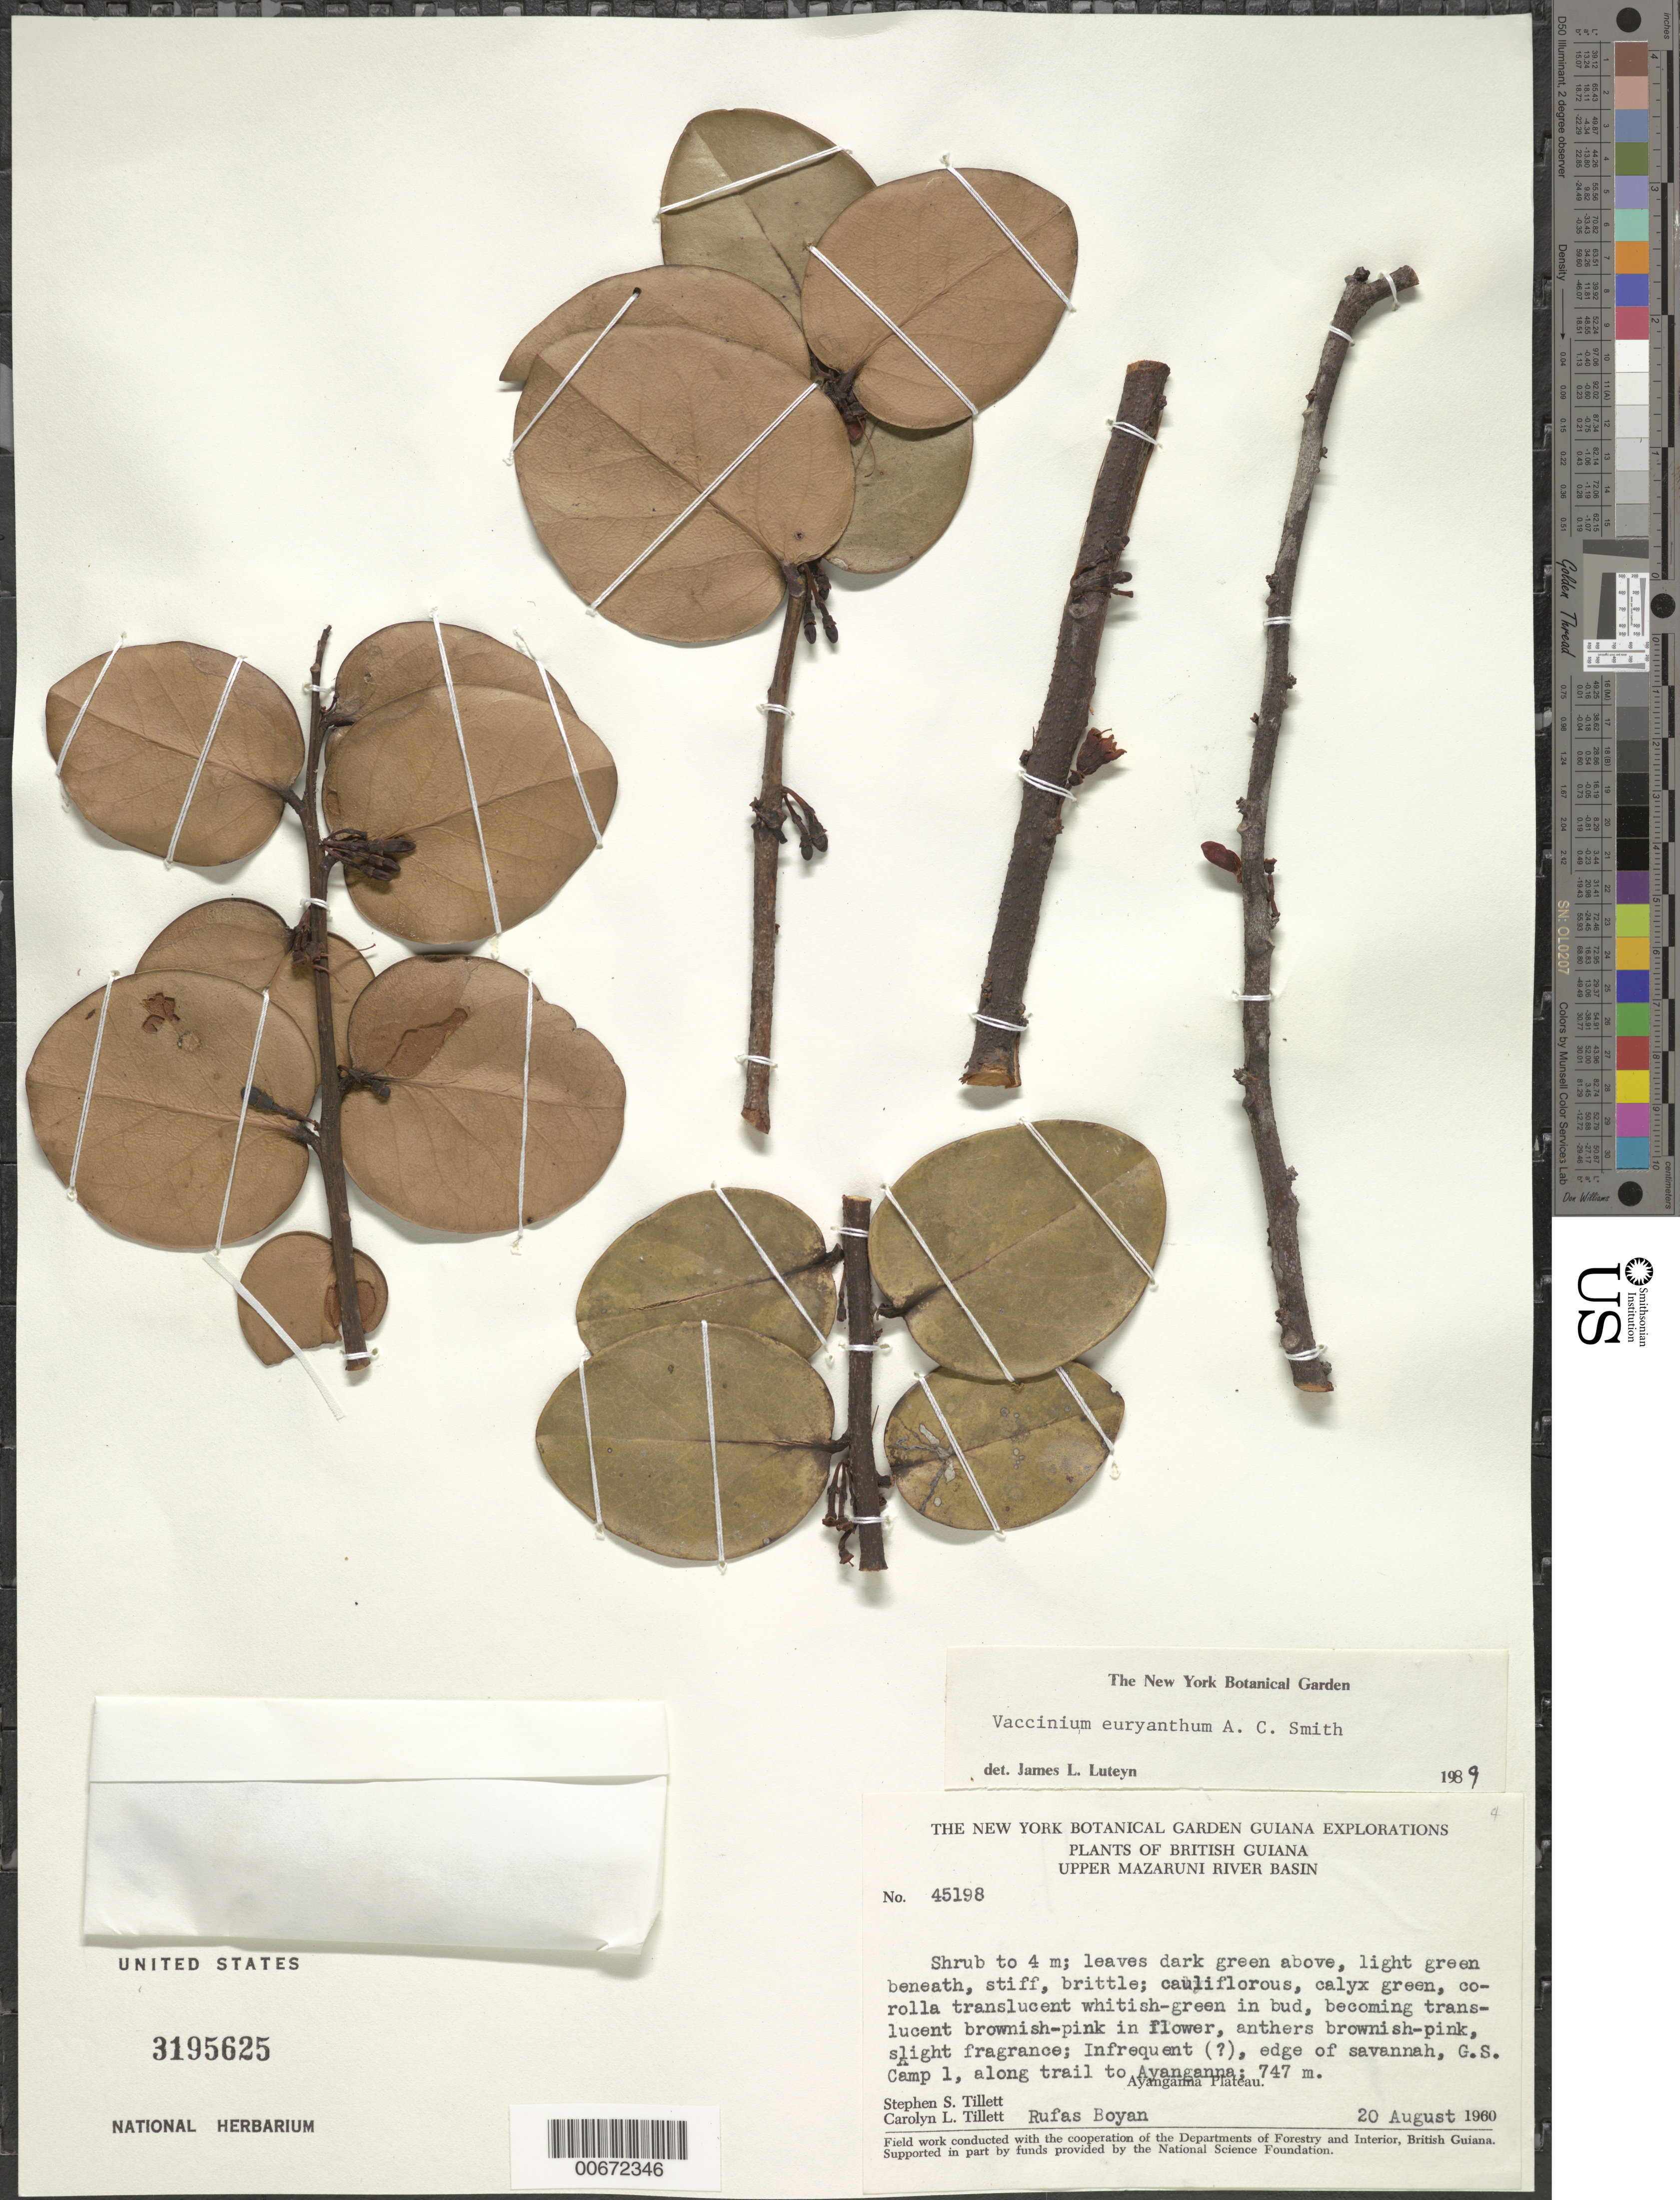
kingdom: Plantae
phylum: Tracheophyta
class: Magnoliopsida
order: Ericales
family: Ericaceae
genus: Vaccinium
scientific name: Vaccinium euryanthum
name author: A.C. Sm.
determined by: Luteyn, J. L.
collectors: S. S. Tillett, C. L. Tillett & R. Boyan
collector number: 45198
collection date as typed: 20-Aug-60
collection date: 1960-08-20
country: Guyana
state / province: Cuyuni-Mazaruni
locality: Ayanganna Plateau, between G.S. Camp 1 and Haieka River, along trail to Ayanganna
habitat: Edge of savanna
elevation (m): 747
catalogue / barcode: US 3195625